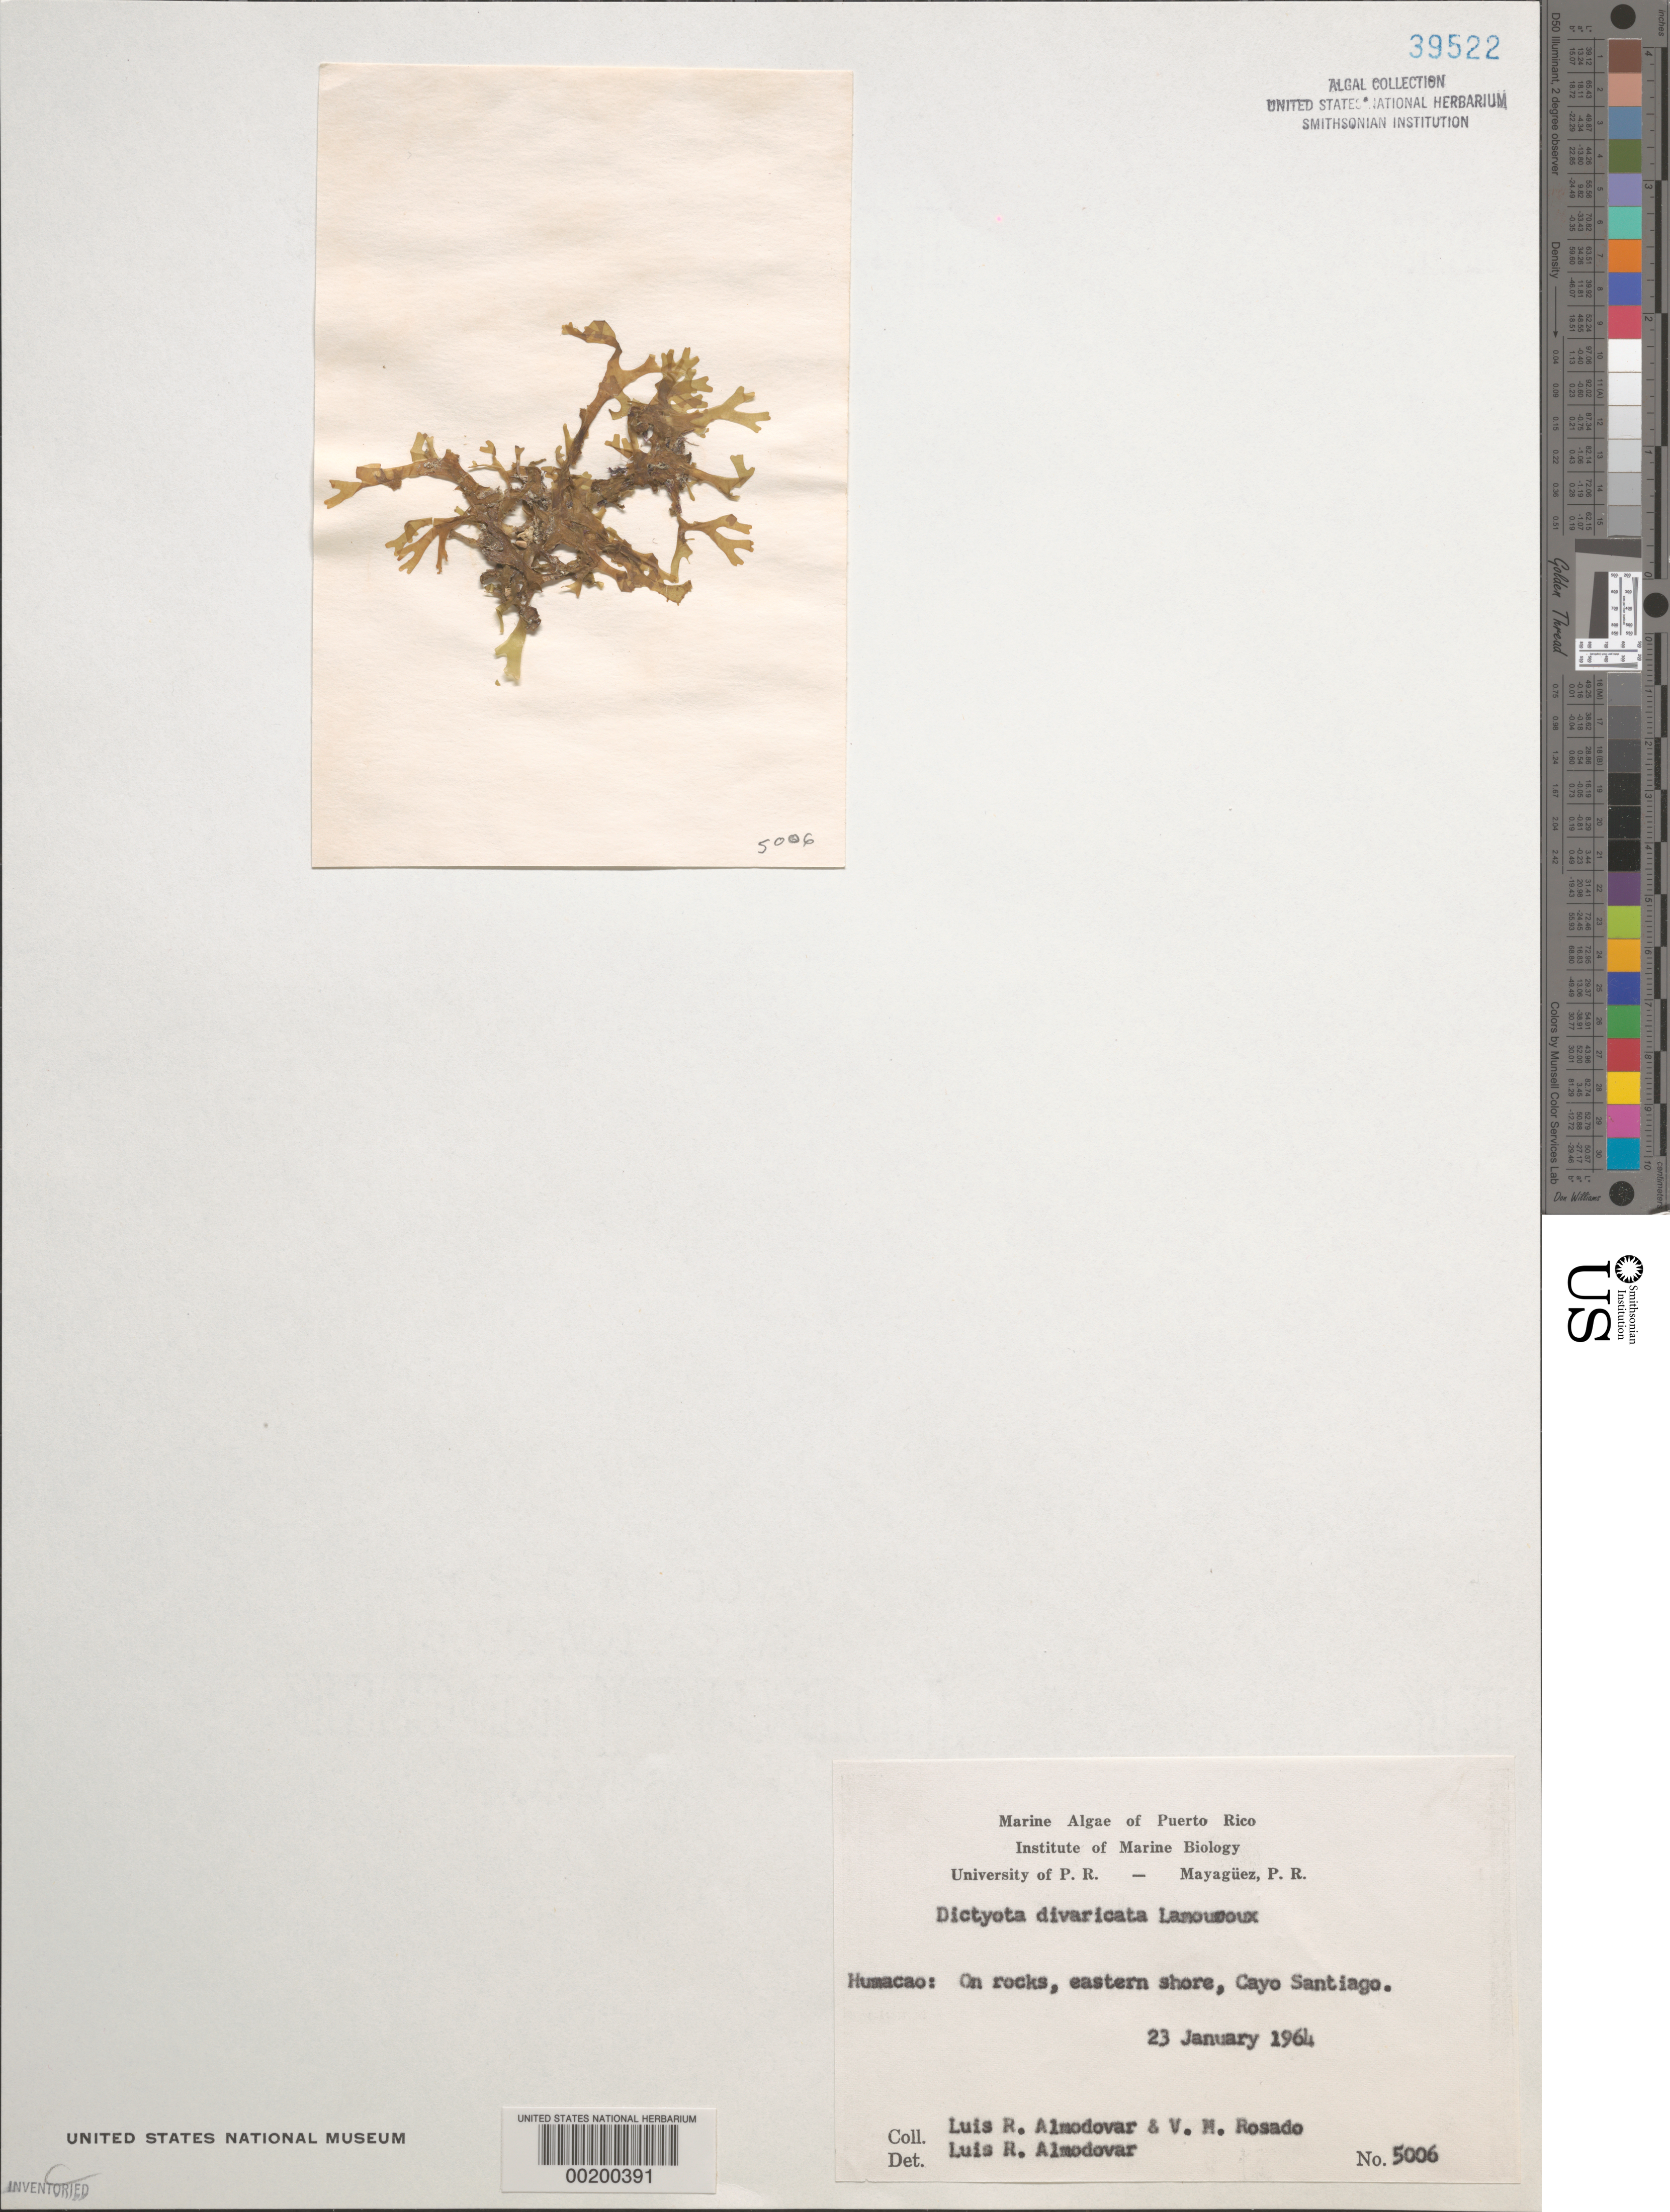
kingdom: Chromista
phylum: Ochrophyta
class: Phaeophyceae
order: Dictyotales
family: Dictyotaceae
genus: Dictyota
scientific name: Dictyota divaricata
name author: J.V.Lamouroux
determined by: Almodovar, L. R.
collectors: L. Almodovar & V. Rosado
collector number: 5006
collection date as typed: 23 Jan 1964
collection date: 1964-01-23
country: Puerto Rico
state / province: Humacao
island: Cayo Santiago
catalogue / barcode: US 39522